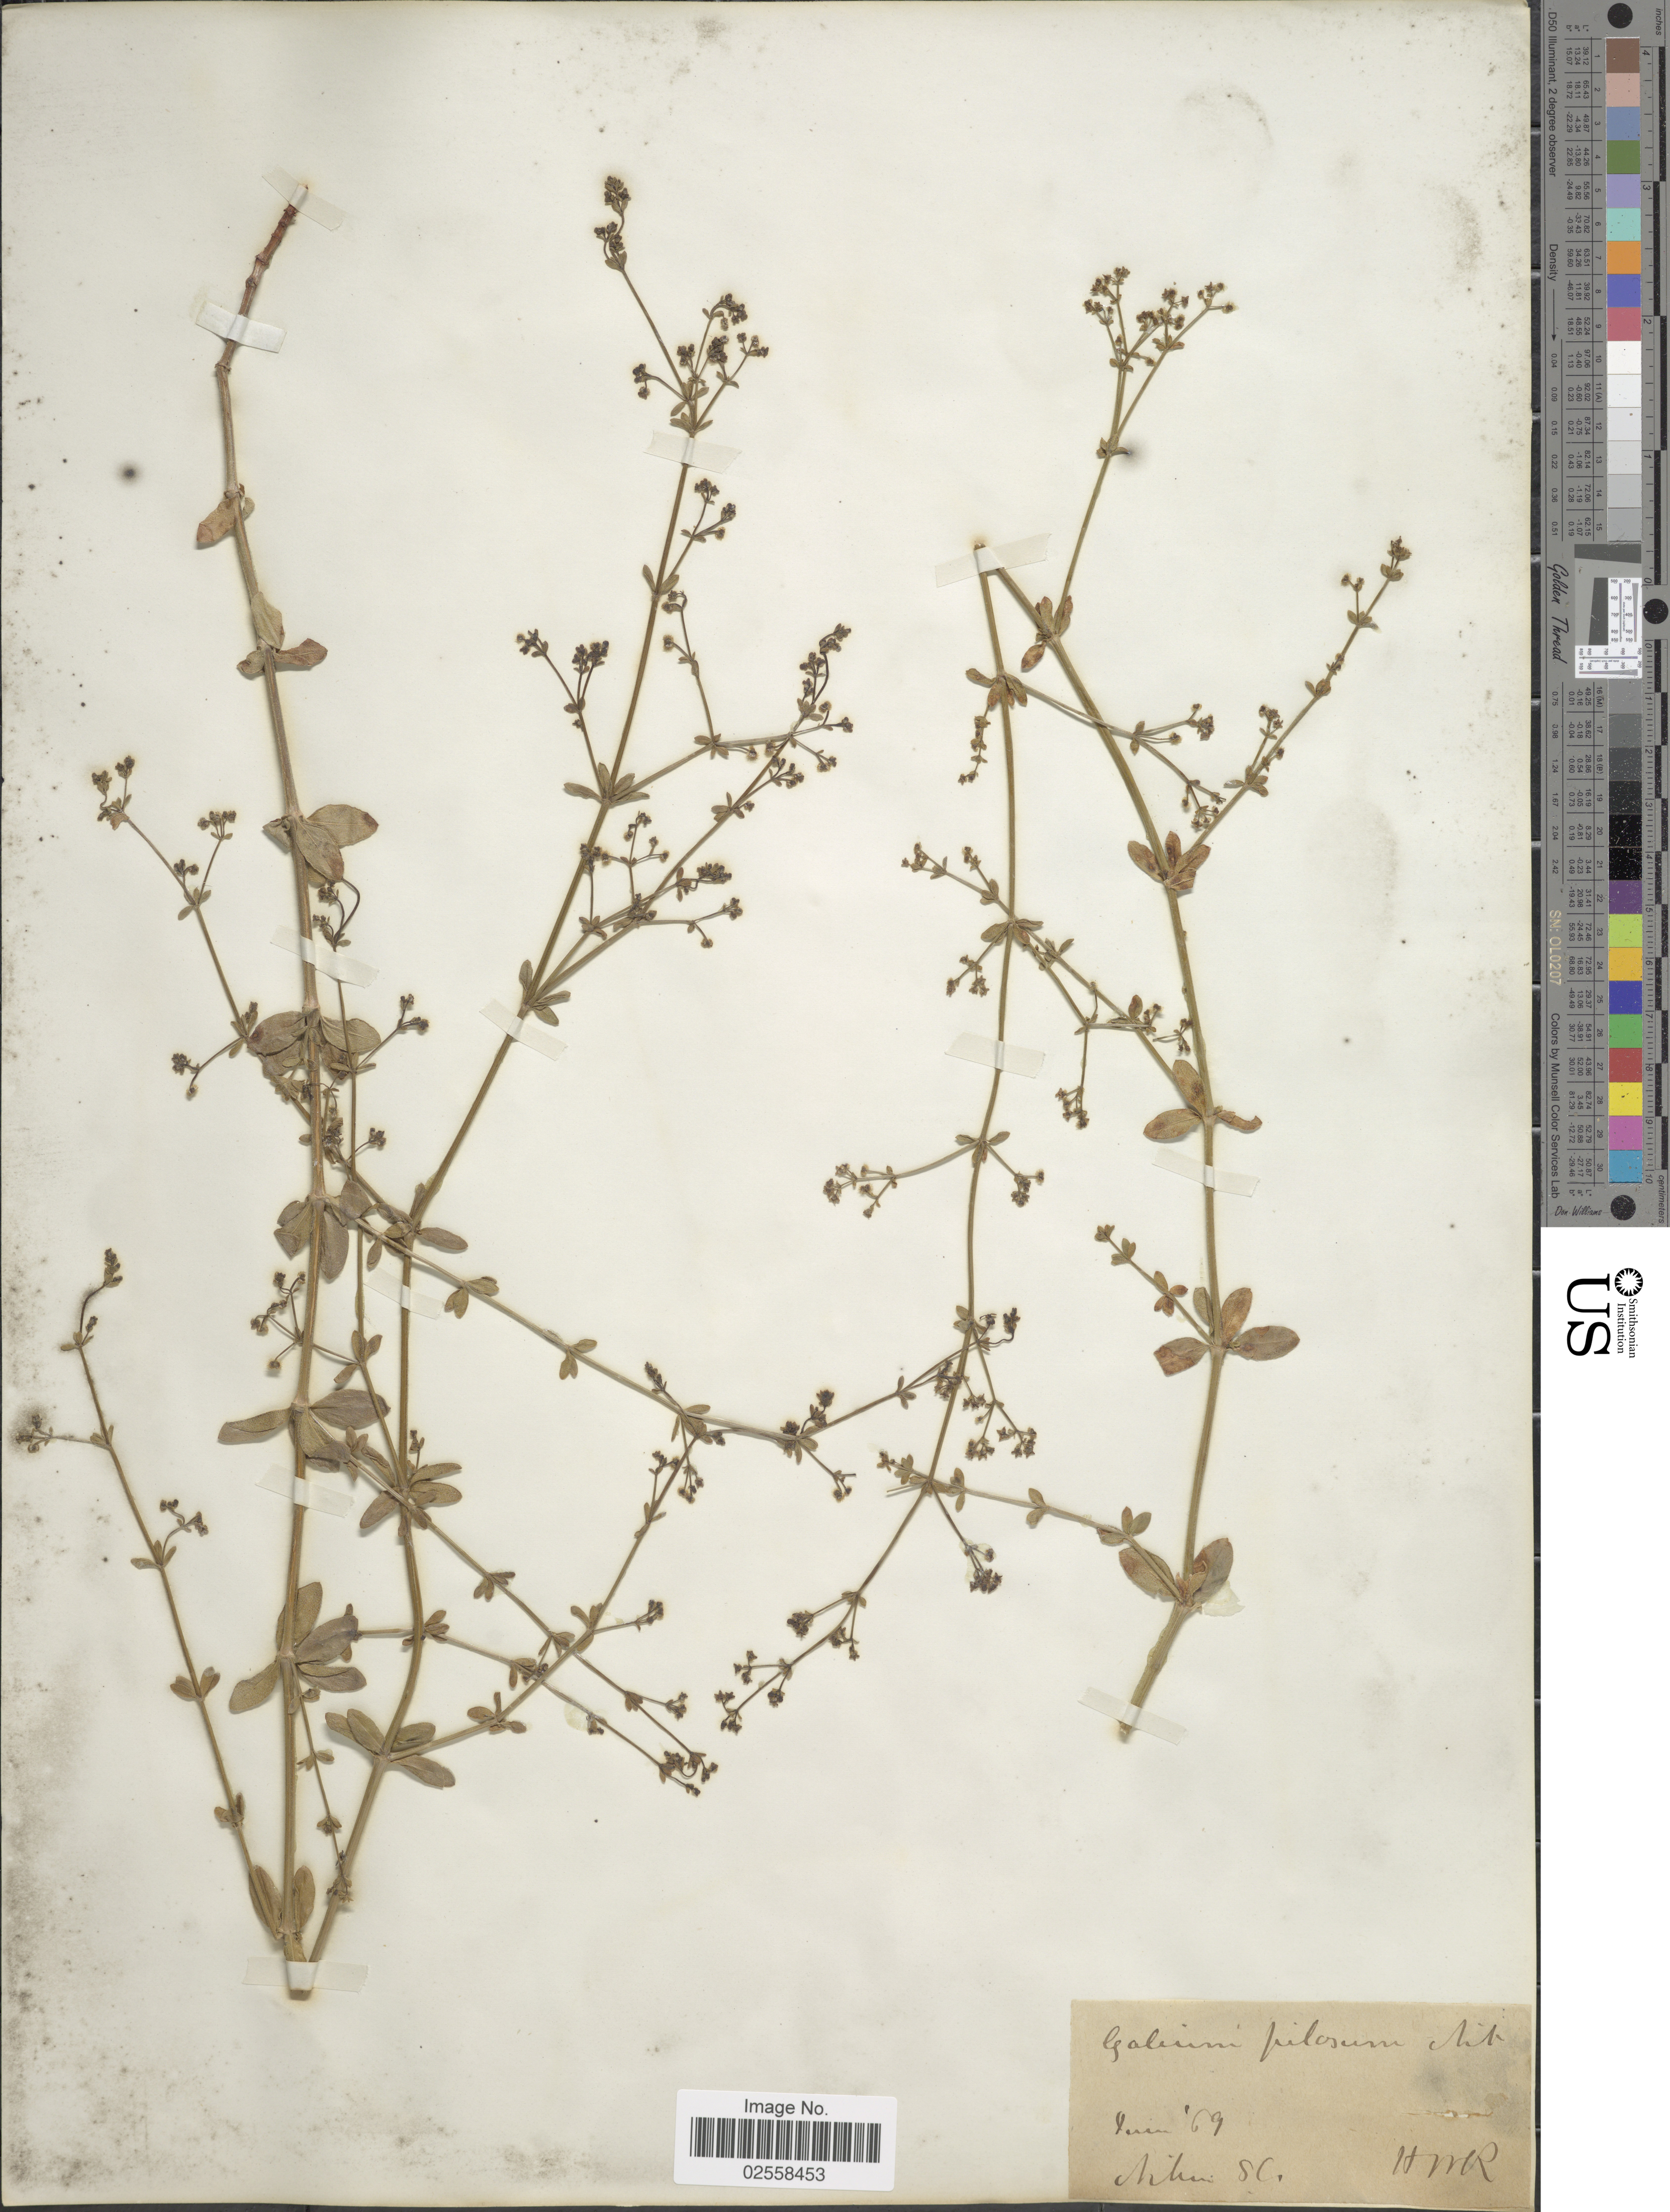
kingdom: Plantae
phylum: Tracheophyta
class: Magnoliopsida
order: Gentianales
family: Rubiaceae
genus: Galium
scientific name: Galium pilosum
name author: Aiton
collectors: H. W. R.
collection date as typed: Transcribed d/m/y: /6/69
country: United States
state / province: South Carolina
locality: Aiken